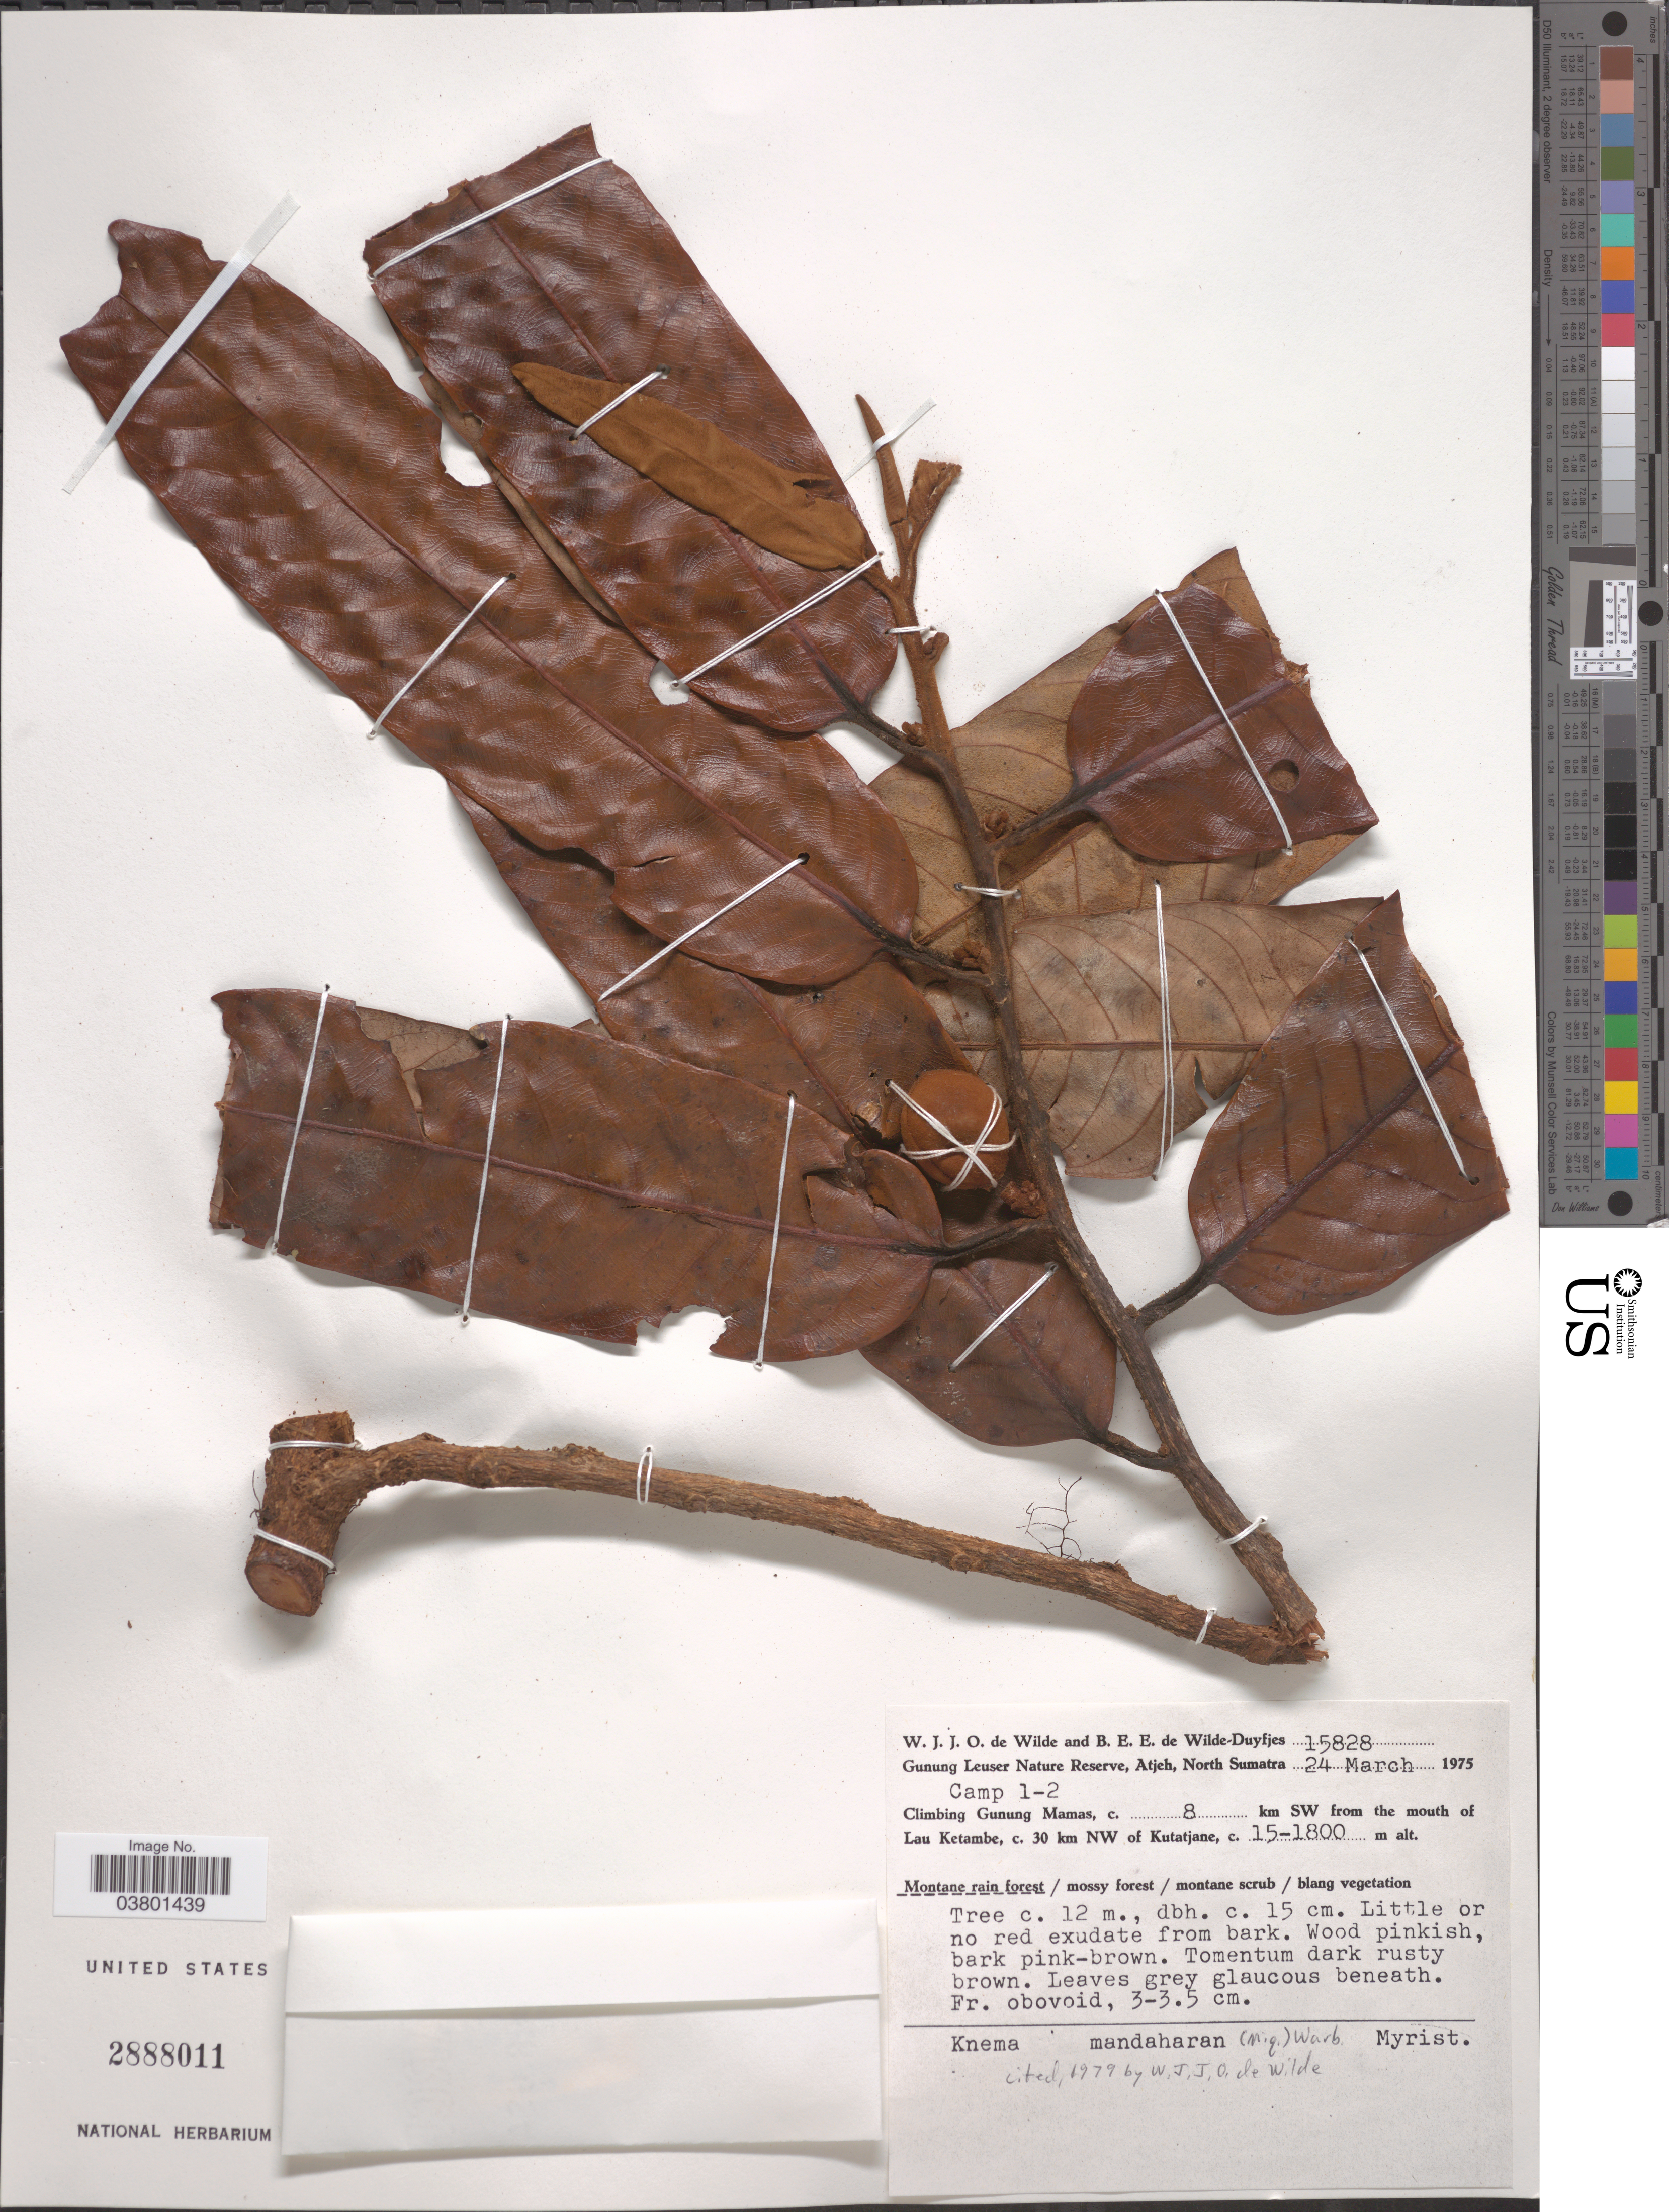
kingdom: Plantae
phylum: Tracheophyta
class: Magnoliopsida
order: Magnoliales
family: Myristicaceae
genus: Knema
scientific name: Knema mandaharan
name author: Warb.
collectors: W. J. de Wilde & B. E. de Wilde-Duyfjes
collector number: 15828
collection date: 1975-03-24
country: Indonesia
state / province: Sumatra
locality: Gunung Leuser Nature Reserve, Atjeh, North Sumatra. Camp 1-2. Climbing of Gunung Mamas, c. 8 km SW from the mouth of Lau Ketambe, c. 30 km NW of Kutatjane.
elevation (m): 1500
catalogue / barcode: US 2888011